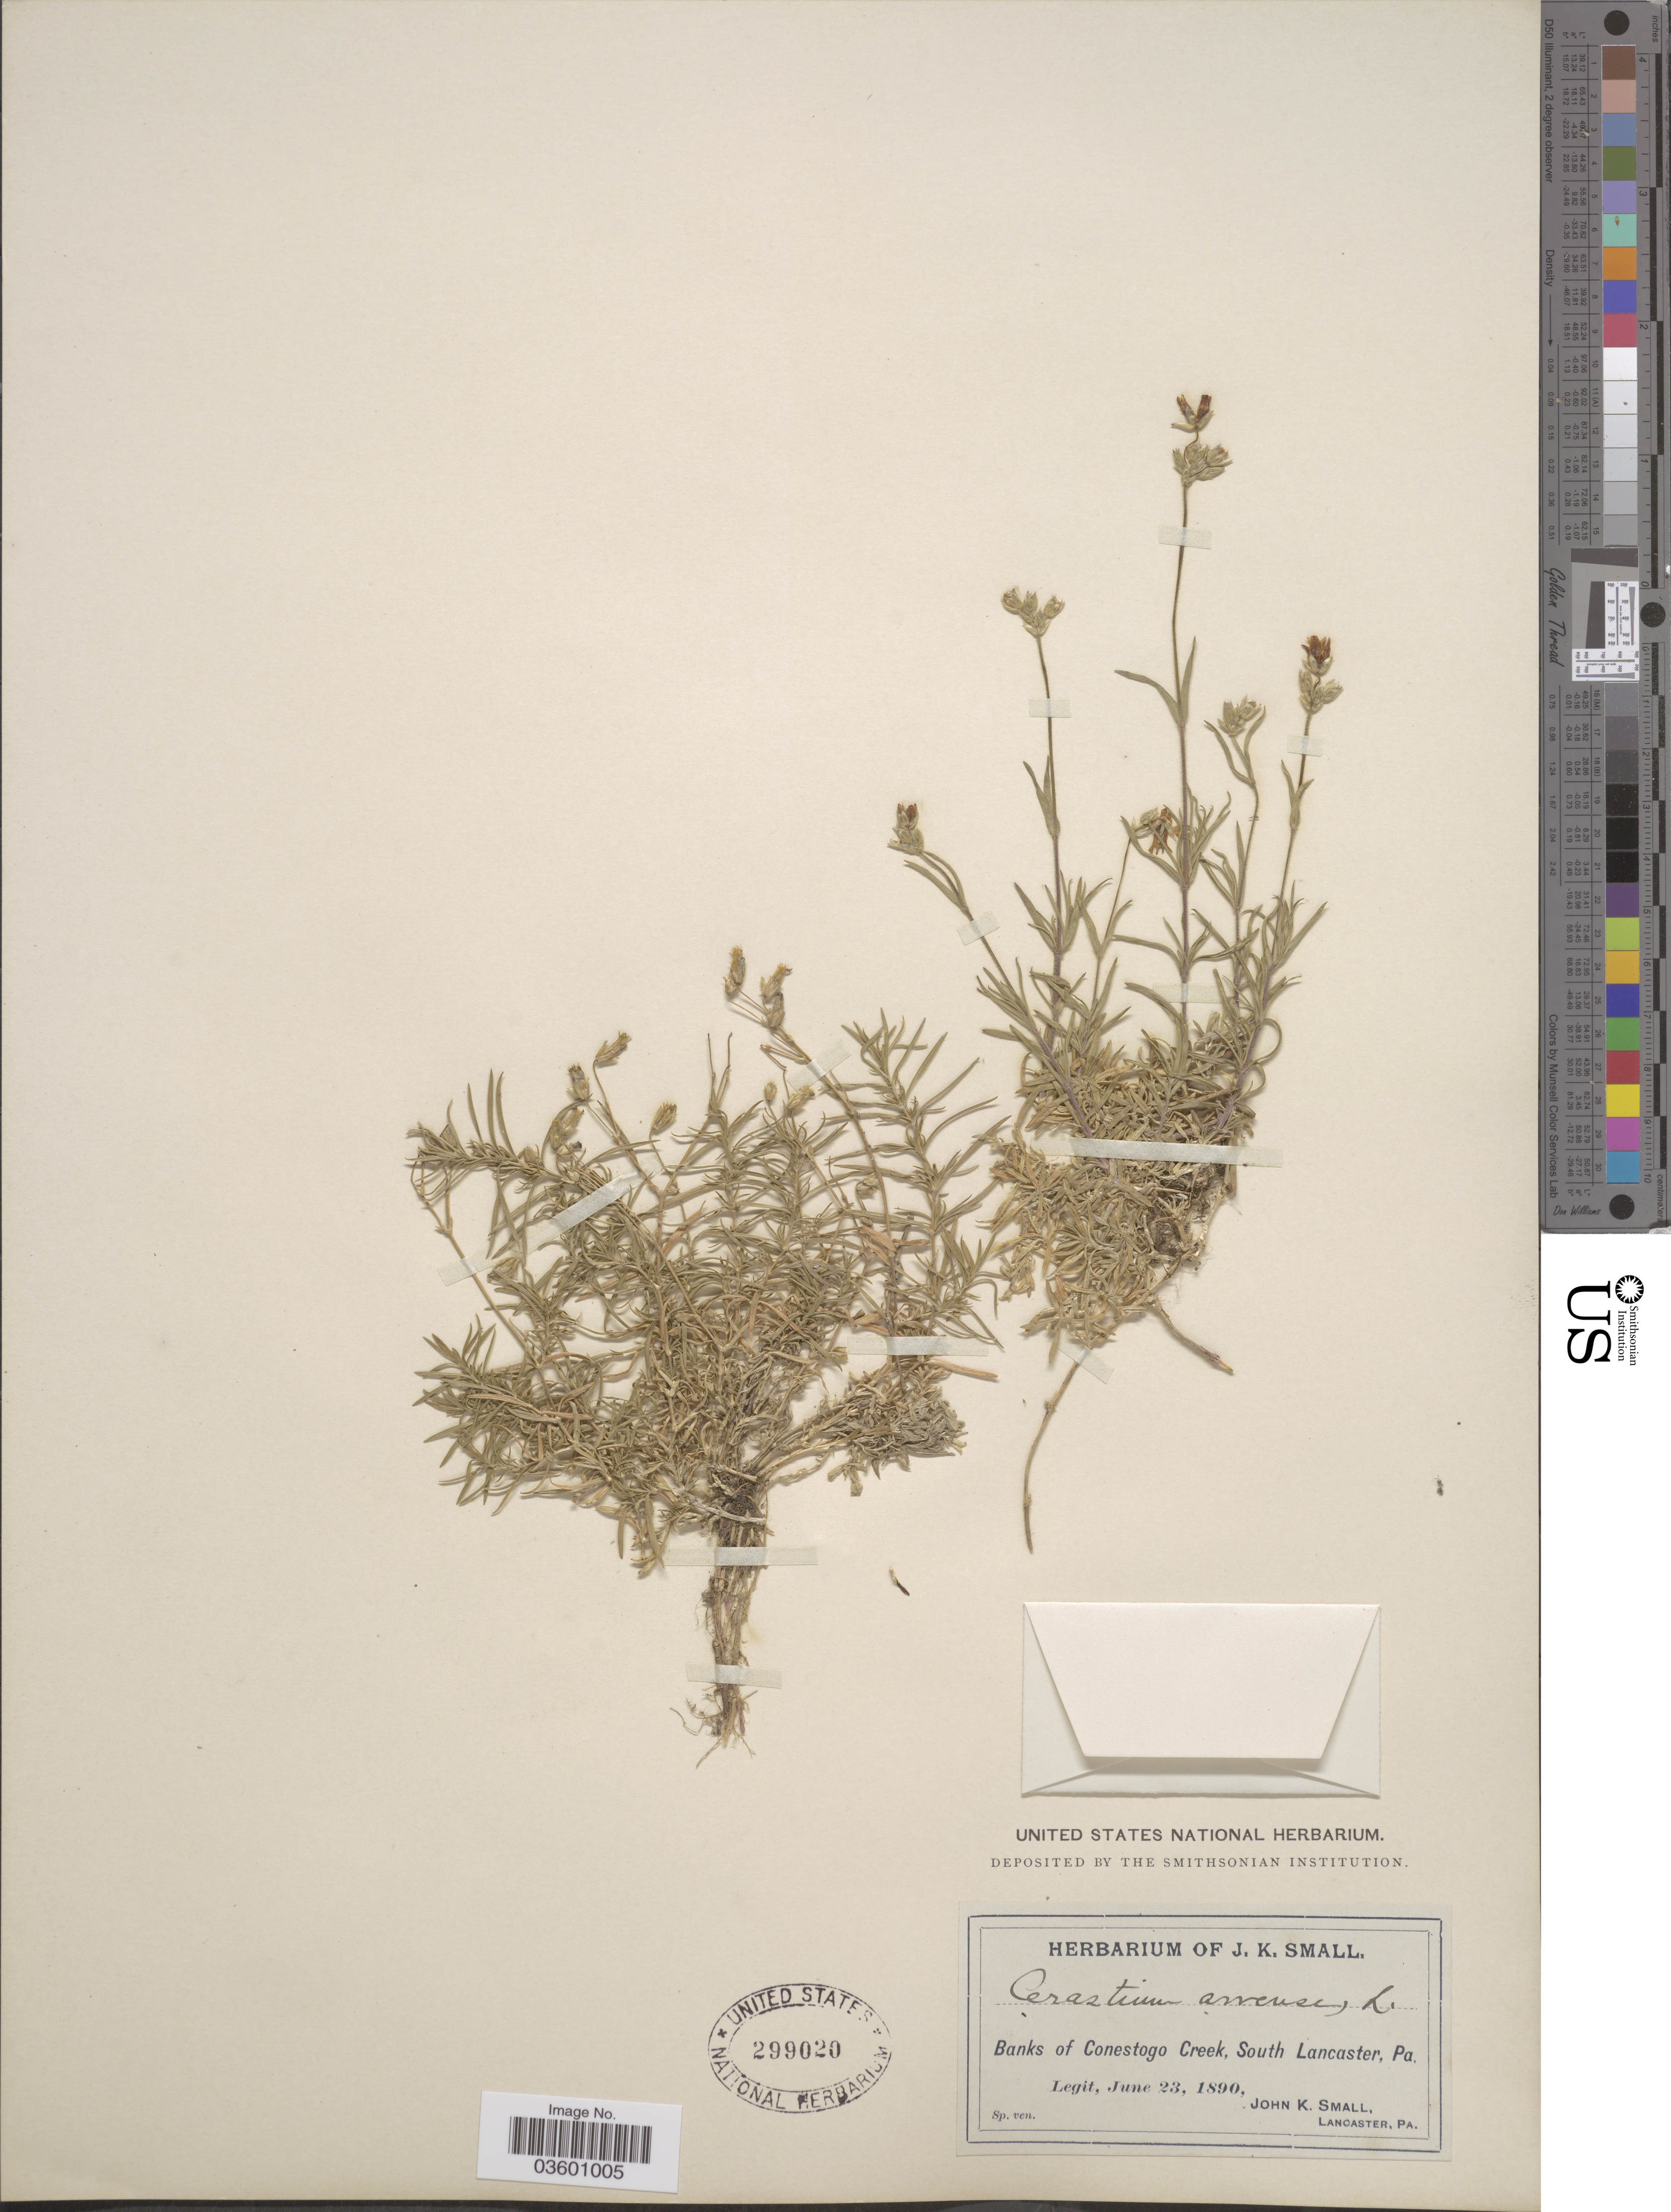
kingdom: Plantae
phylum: Tracheophyta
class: Magnoliopsida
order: Caryophyllales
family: Caryophyllaceae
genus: Cerastium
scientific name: Cerastium arvense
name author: L.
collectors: J. K. Small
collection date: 1890-06-23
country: United States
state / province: Pennsylvania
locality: Banks of Conestogo Creek, South Lancaster.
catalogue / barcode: US 299020